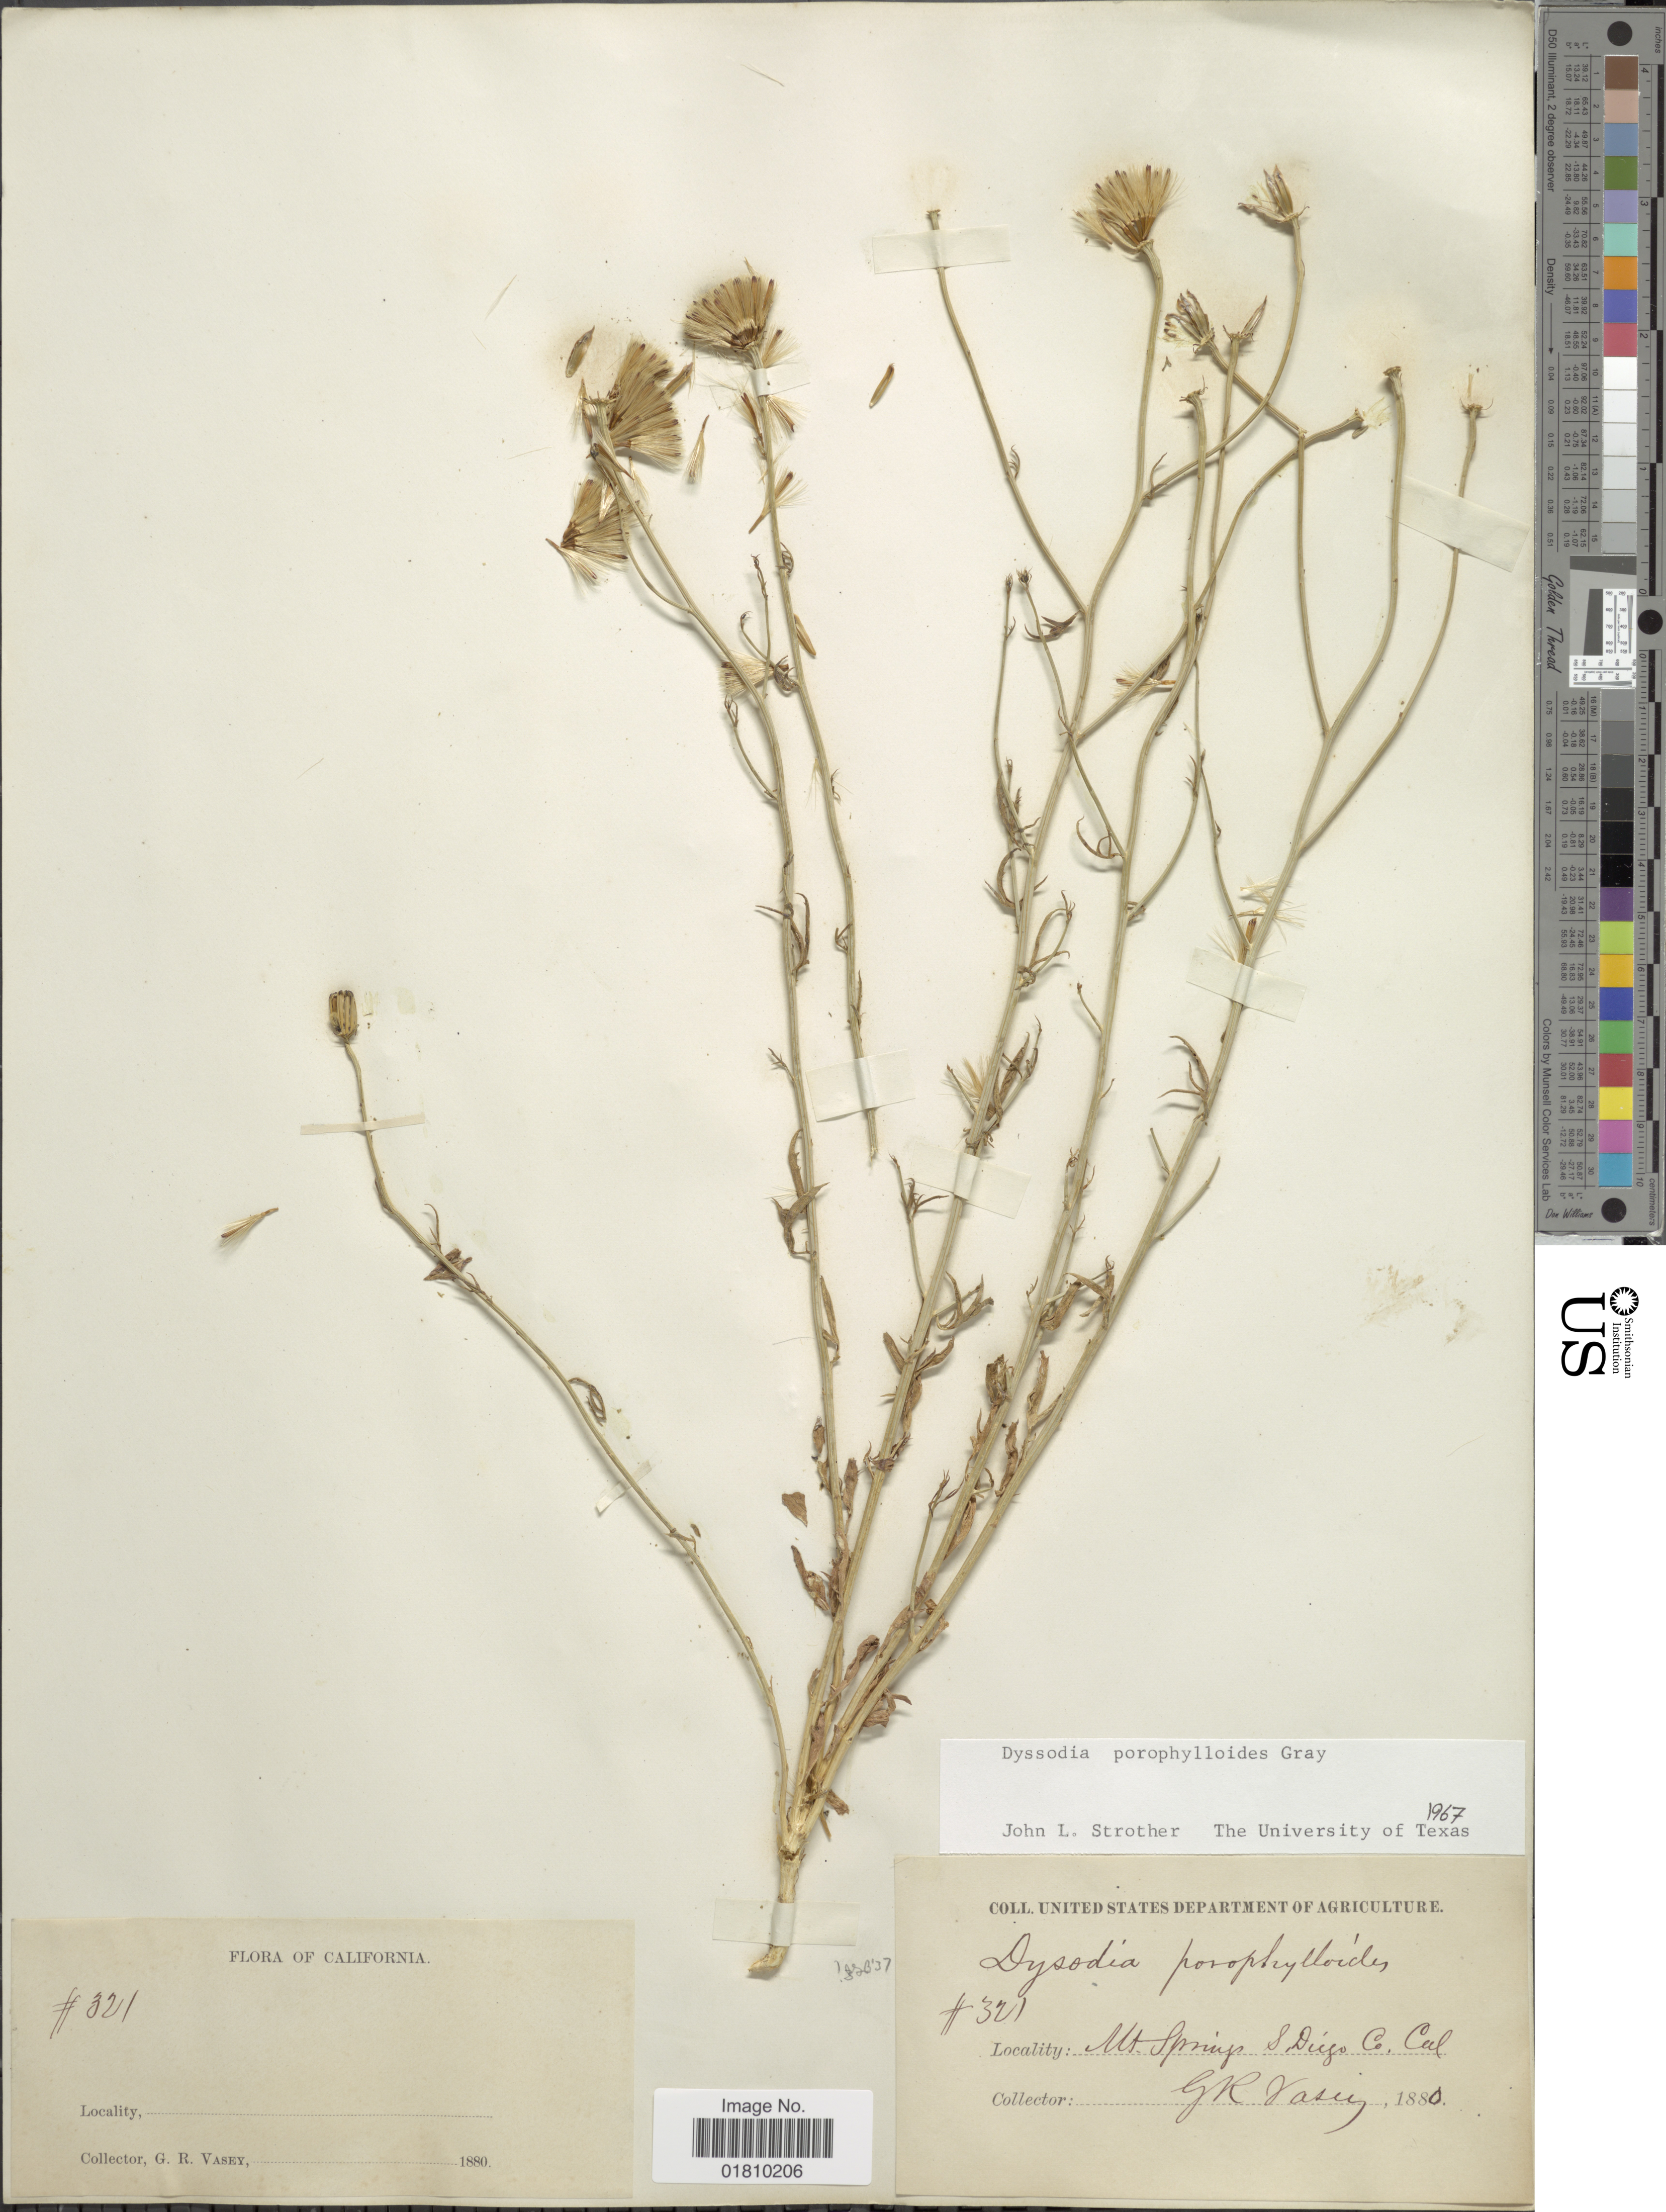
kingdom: Plantae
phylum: Tracheophyta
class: Magnoliopsida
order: Asterales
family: Asteraceae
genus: Adenophyllum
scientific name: Adenophyllum porophylloides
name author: (A. Gray) Strother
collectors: G. R. Vasey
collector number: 321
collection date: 1880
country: United States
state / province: California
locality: Mt. Springs, S.Diego Co.